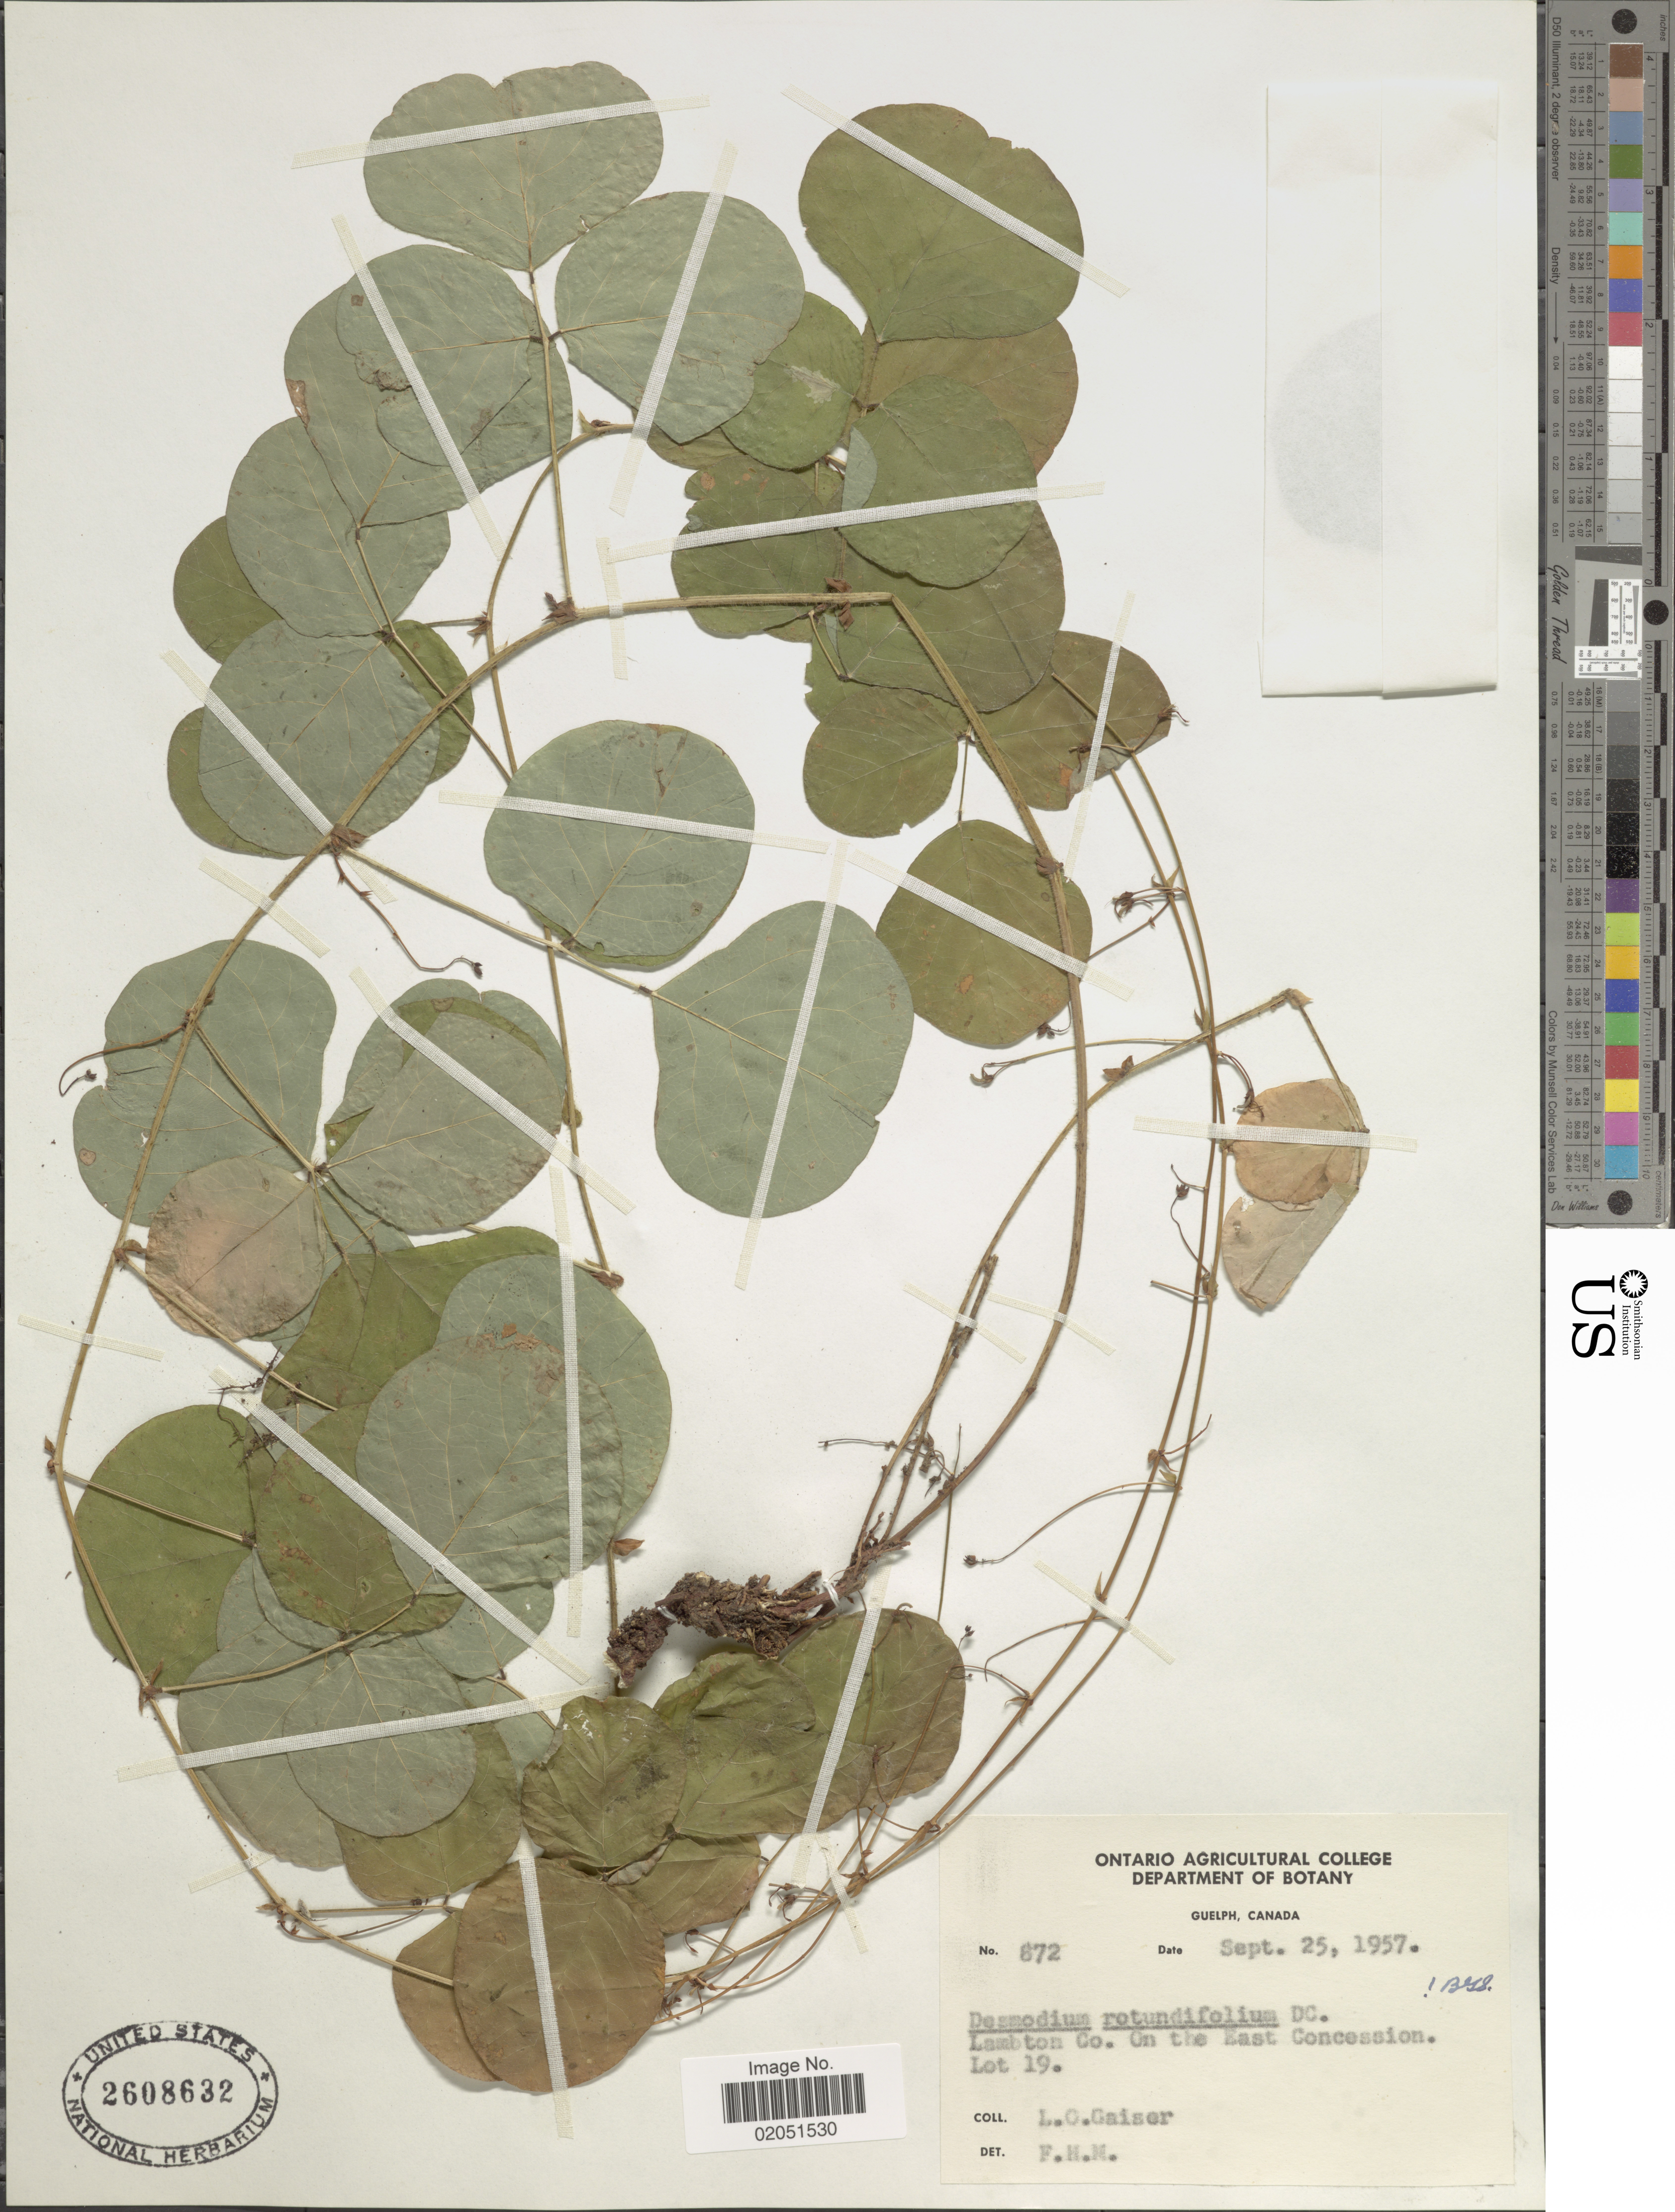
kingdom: Plantae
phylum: Tracheophyta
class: Magnoliopsida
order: Fabales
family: Fabaceae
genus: Desmodium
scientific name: Desmodium rotundifolium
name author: DC.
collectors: L. Gaiser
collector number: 872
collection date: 1957-09-25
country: Canada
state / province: Ontario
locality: Guelph, Canada [unsure placement], Lambton Co., on the East Concession, Lot 19.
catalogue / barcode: US 2608632